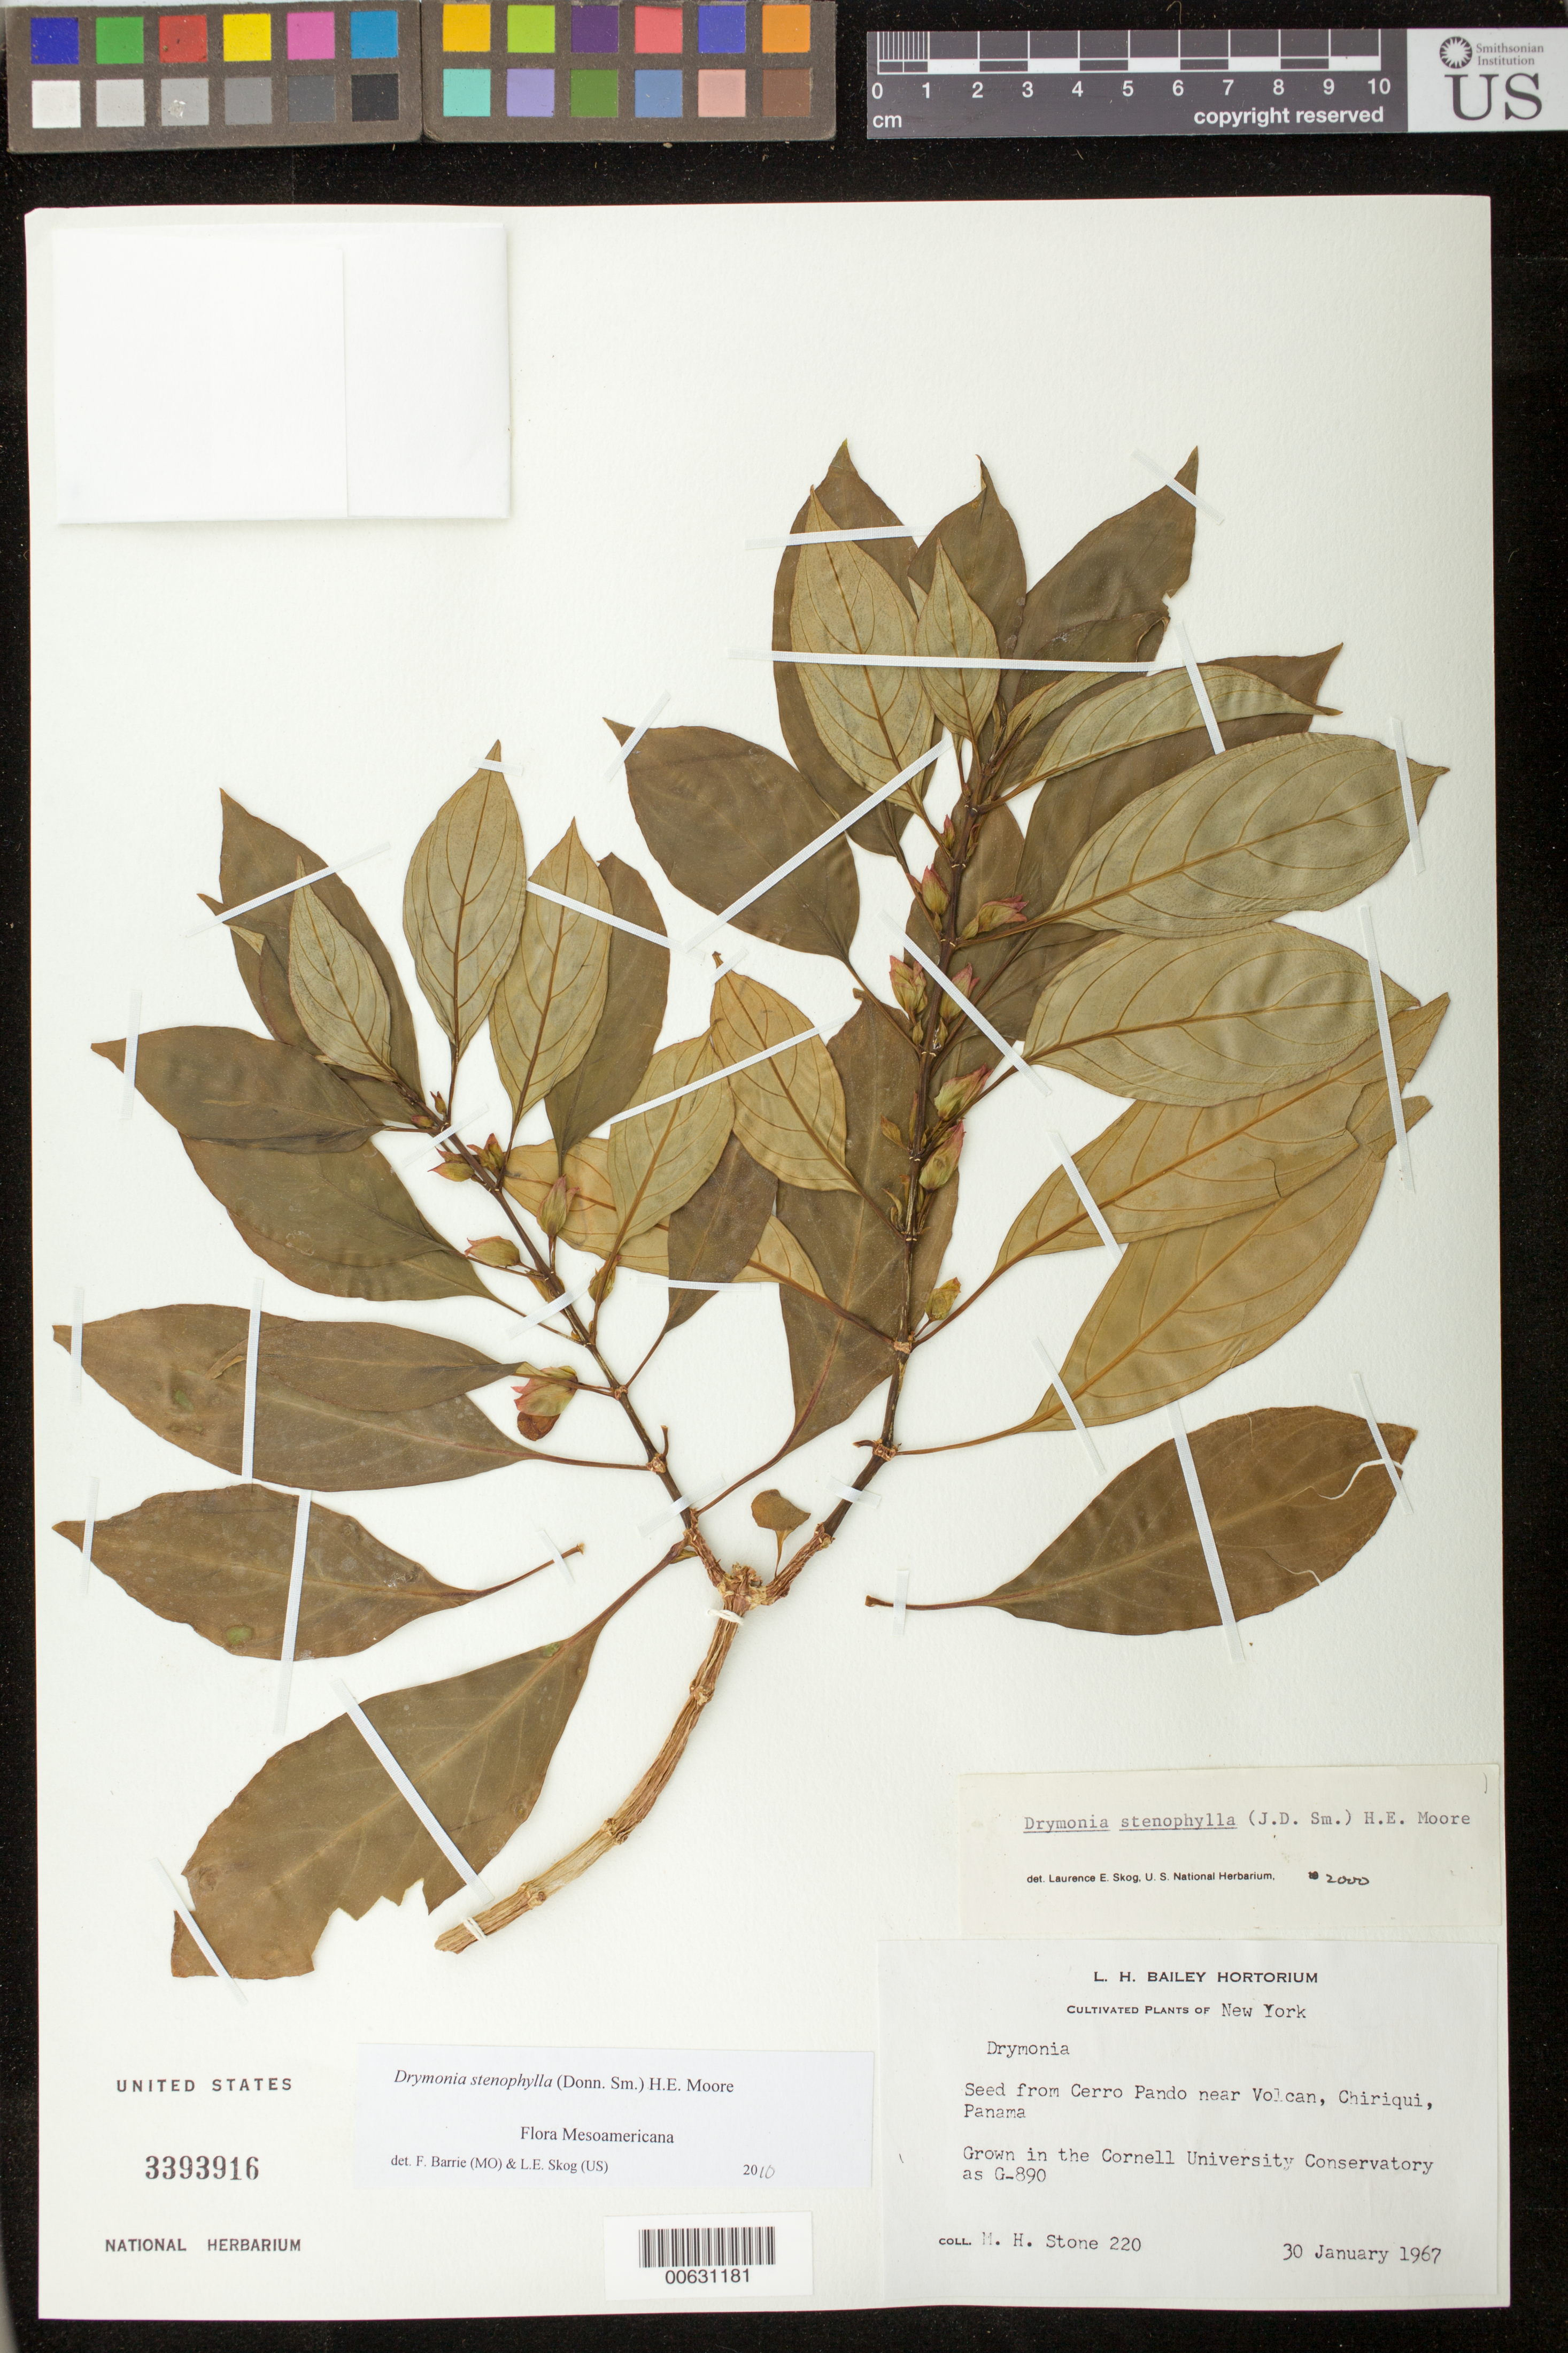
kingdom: Plantae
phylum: Tracheophyta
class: Magnoliopsida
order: Lamiales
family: Gesneriaceae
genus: Drymonia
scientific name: Drymonia stenophylla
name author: (Donn. Sm.) H.E. Moore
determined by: Skog, Laurence E.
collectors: M. Stone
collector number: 220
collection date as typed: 30 Jan 1967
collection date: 1967-01-30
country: Panama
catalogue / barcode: US 3393916